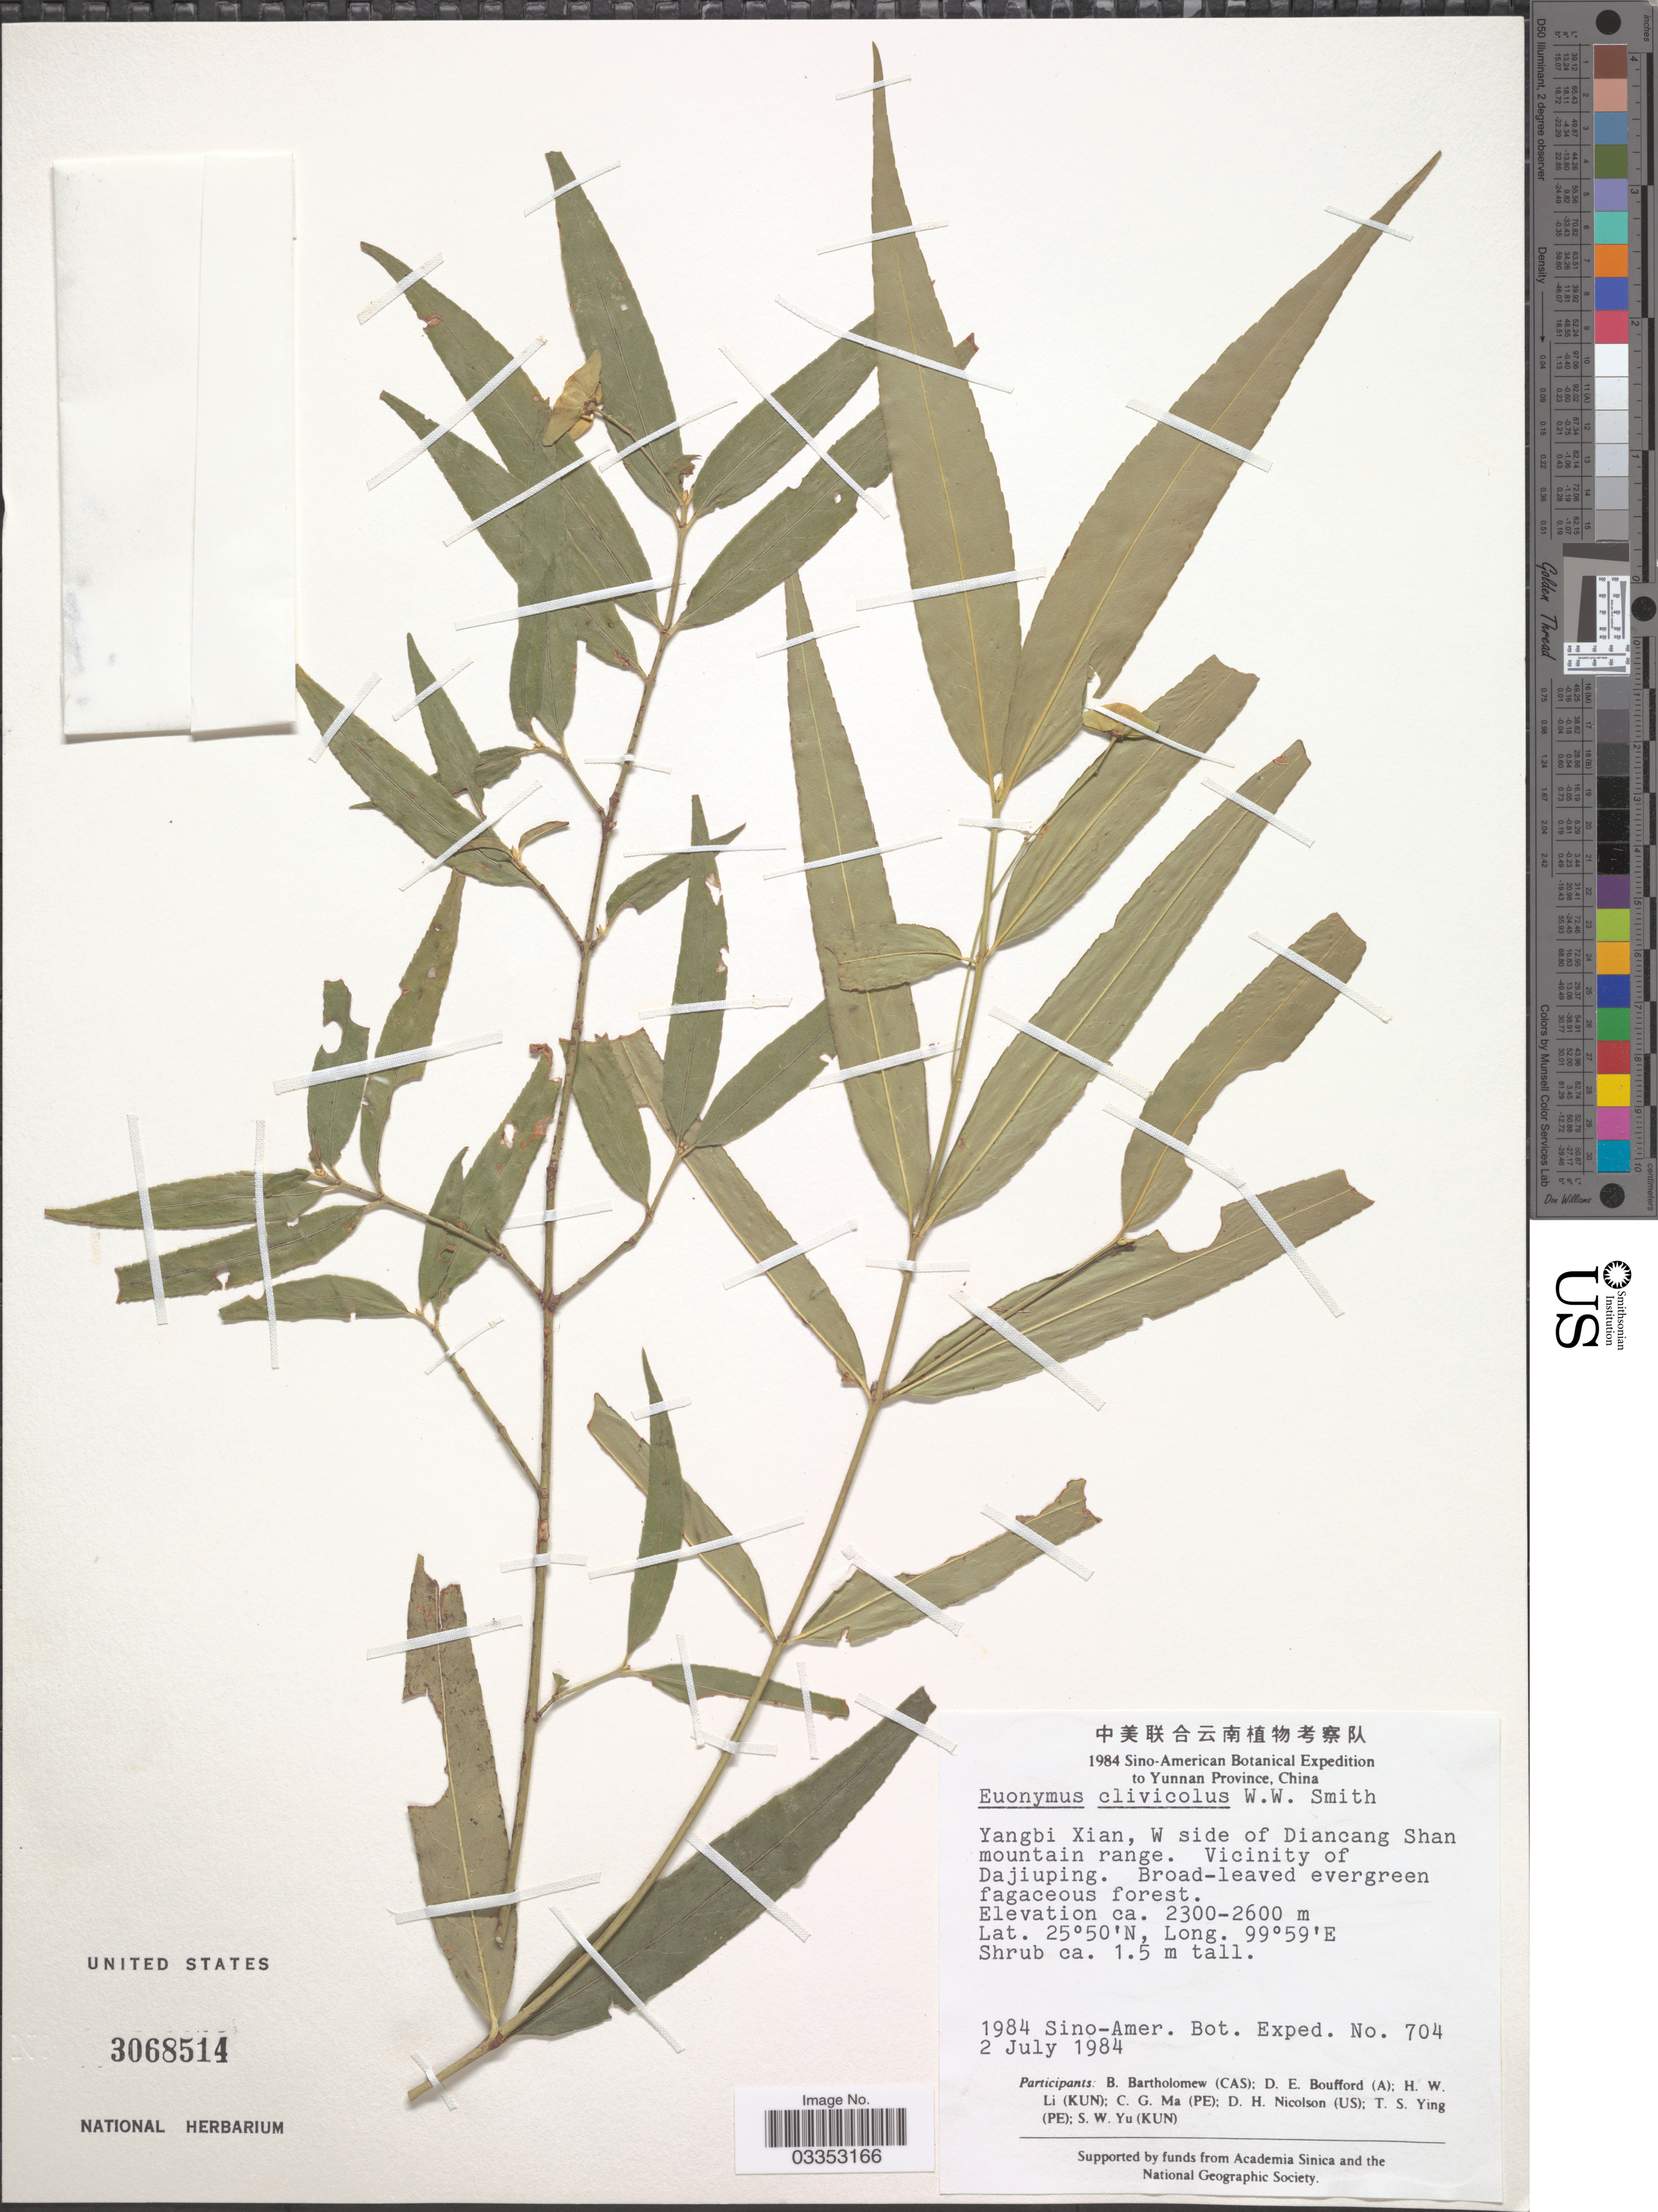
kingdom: Plantae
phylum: Tracheophyta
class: Magnoliopsida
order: Celastrales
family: Celastraceae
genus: Euonymus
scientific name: Euonymus clivicola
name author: W.W. Sm.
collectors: Sino-Amer. Bot. Exped. 1984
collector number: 704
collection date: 1984-07-02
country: China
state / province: Yunnan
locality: Yangbi Xian, W side of Diancang Shan mountain range. Vicinity of Dajiuping.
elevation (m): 2300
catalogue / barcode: US 3068514